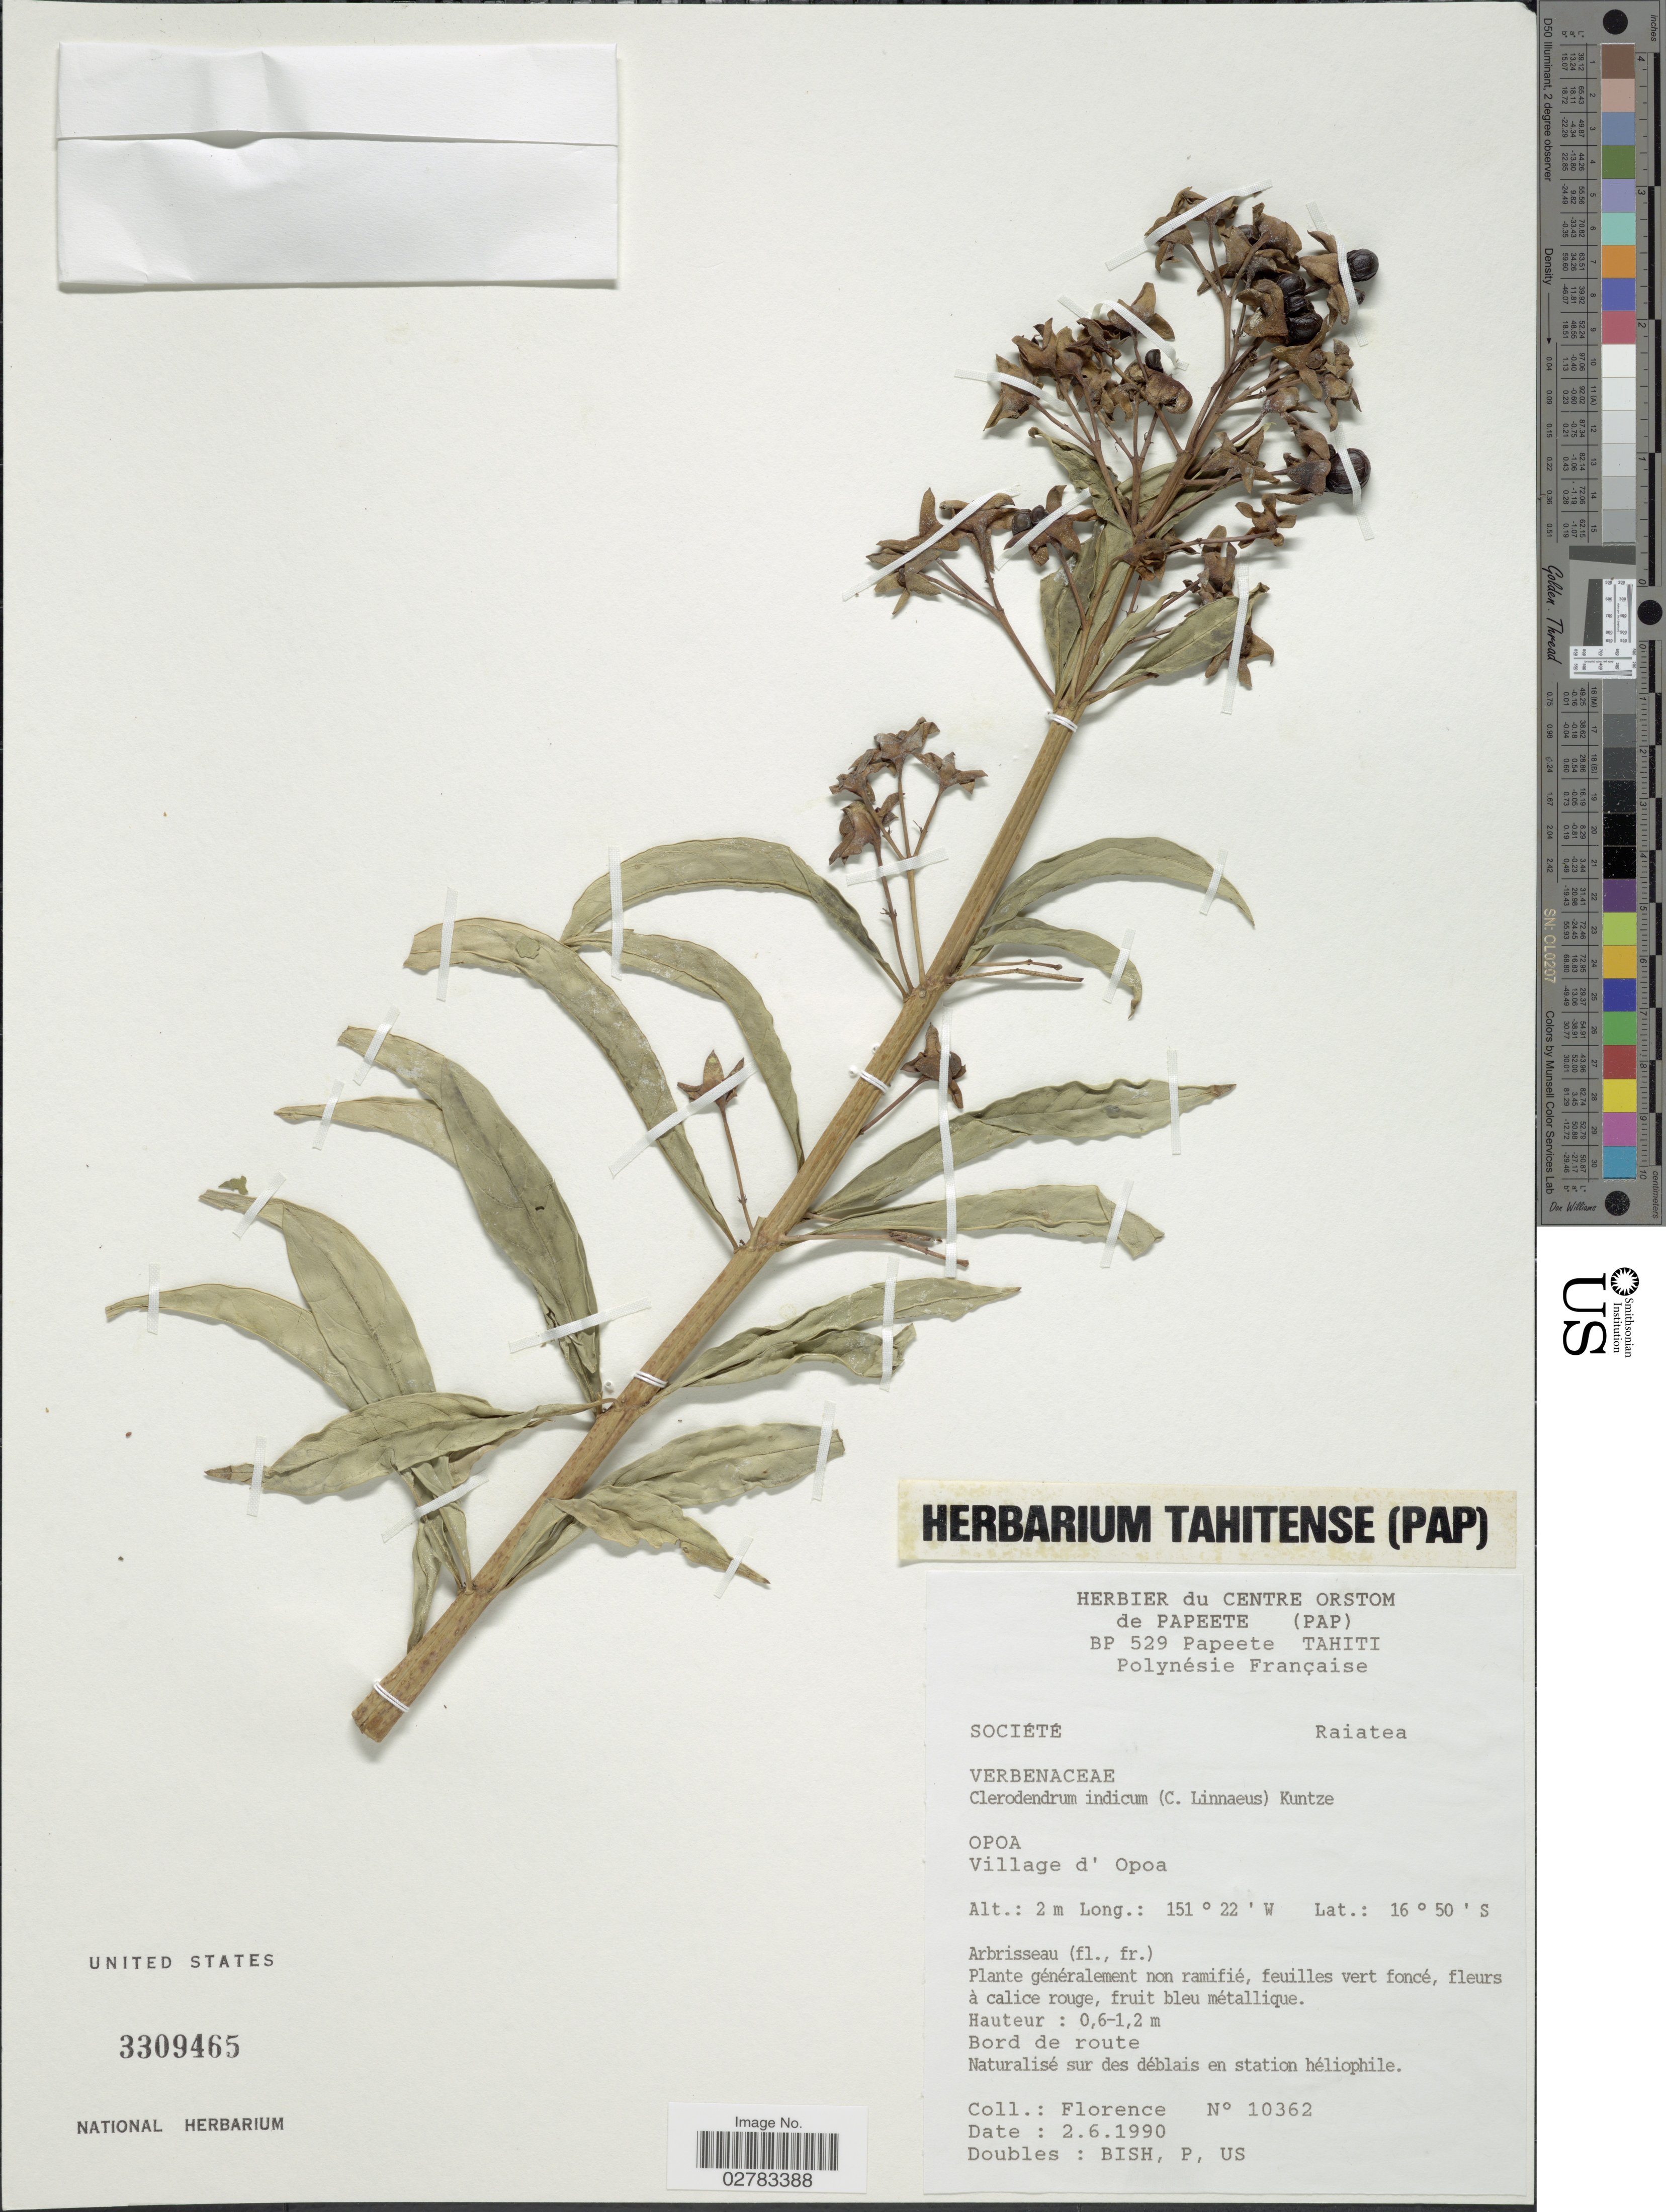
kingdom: Plantae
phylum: Tracheophyta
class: Magnoliopsida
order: Lamiales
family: Lamiaceae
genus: Clerodendrum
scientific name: Clerodendrum indicum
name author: (L.) Kuntze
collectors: -. Florence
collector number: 10362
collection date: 1990-06-02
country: French Polynesia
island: Raiatea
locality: Societe, Raiatea, Opoa, Village d'Opoa.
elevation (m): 2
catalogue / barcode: US 3309465